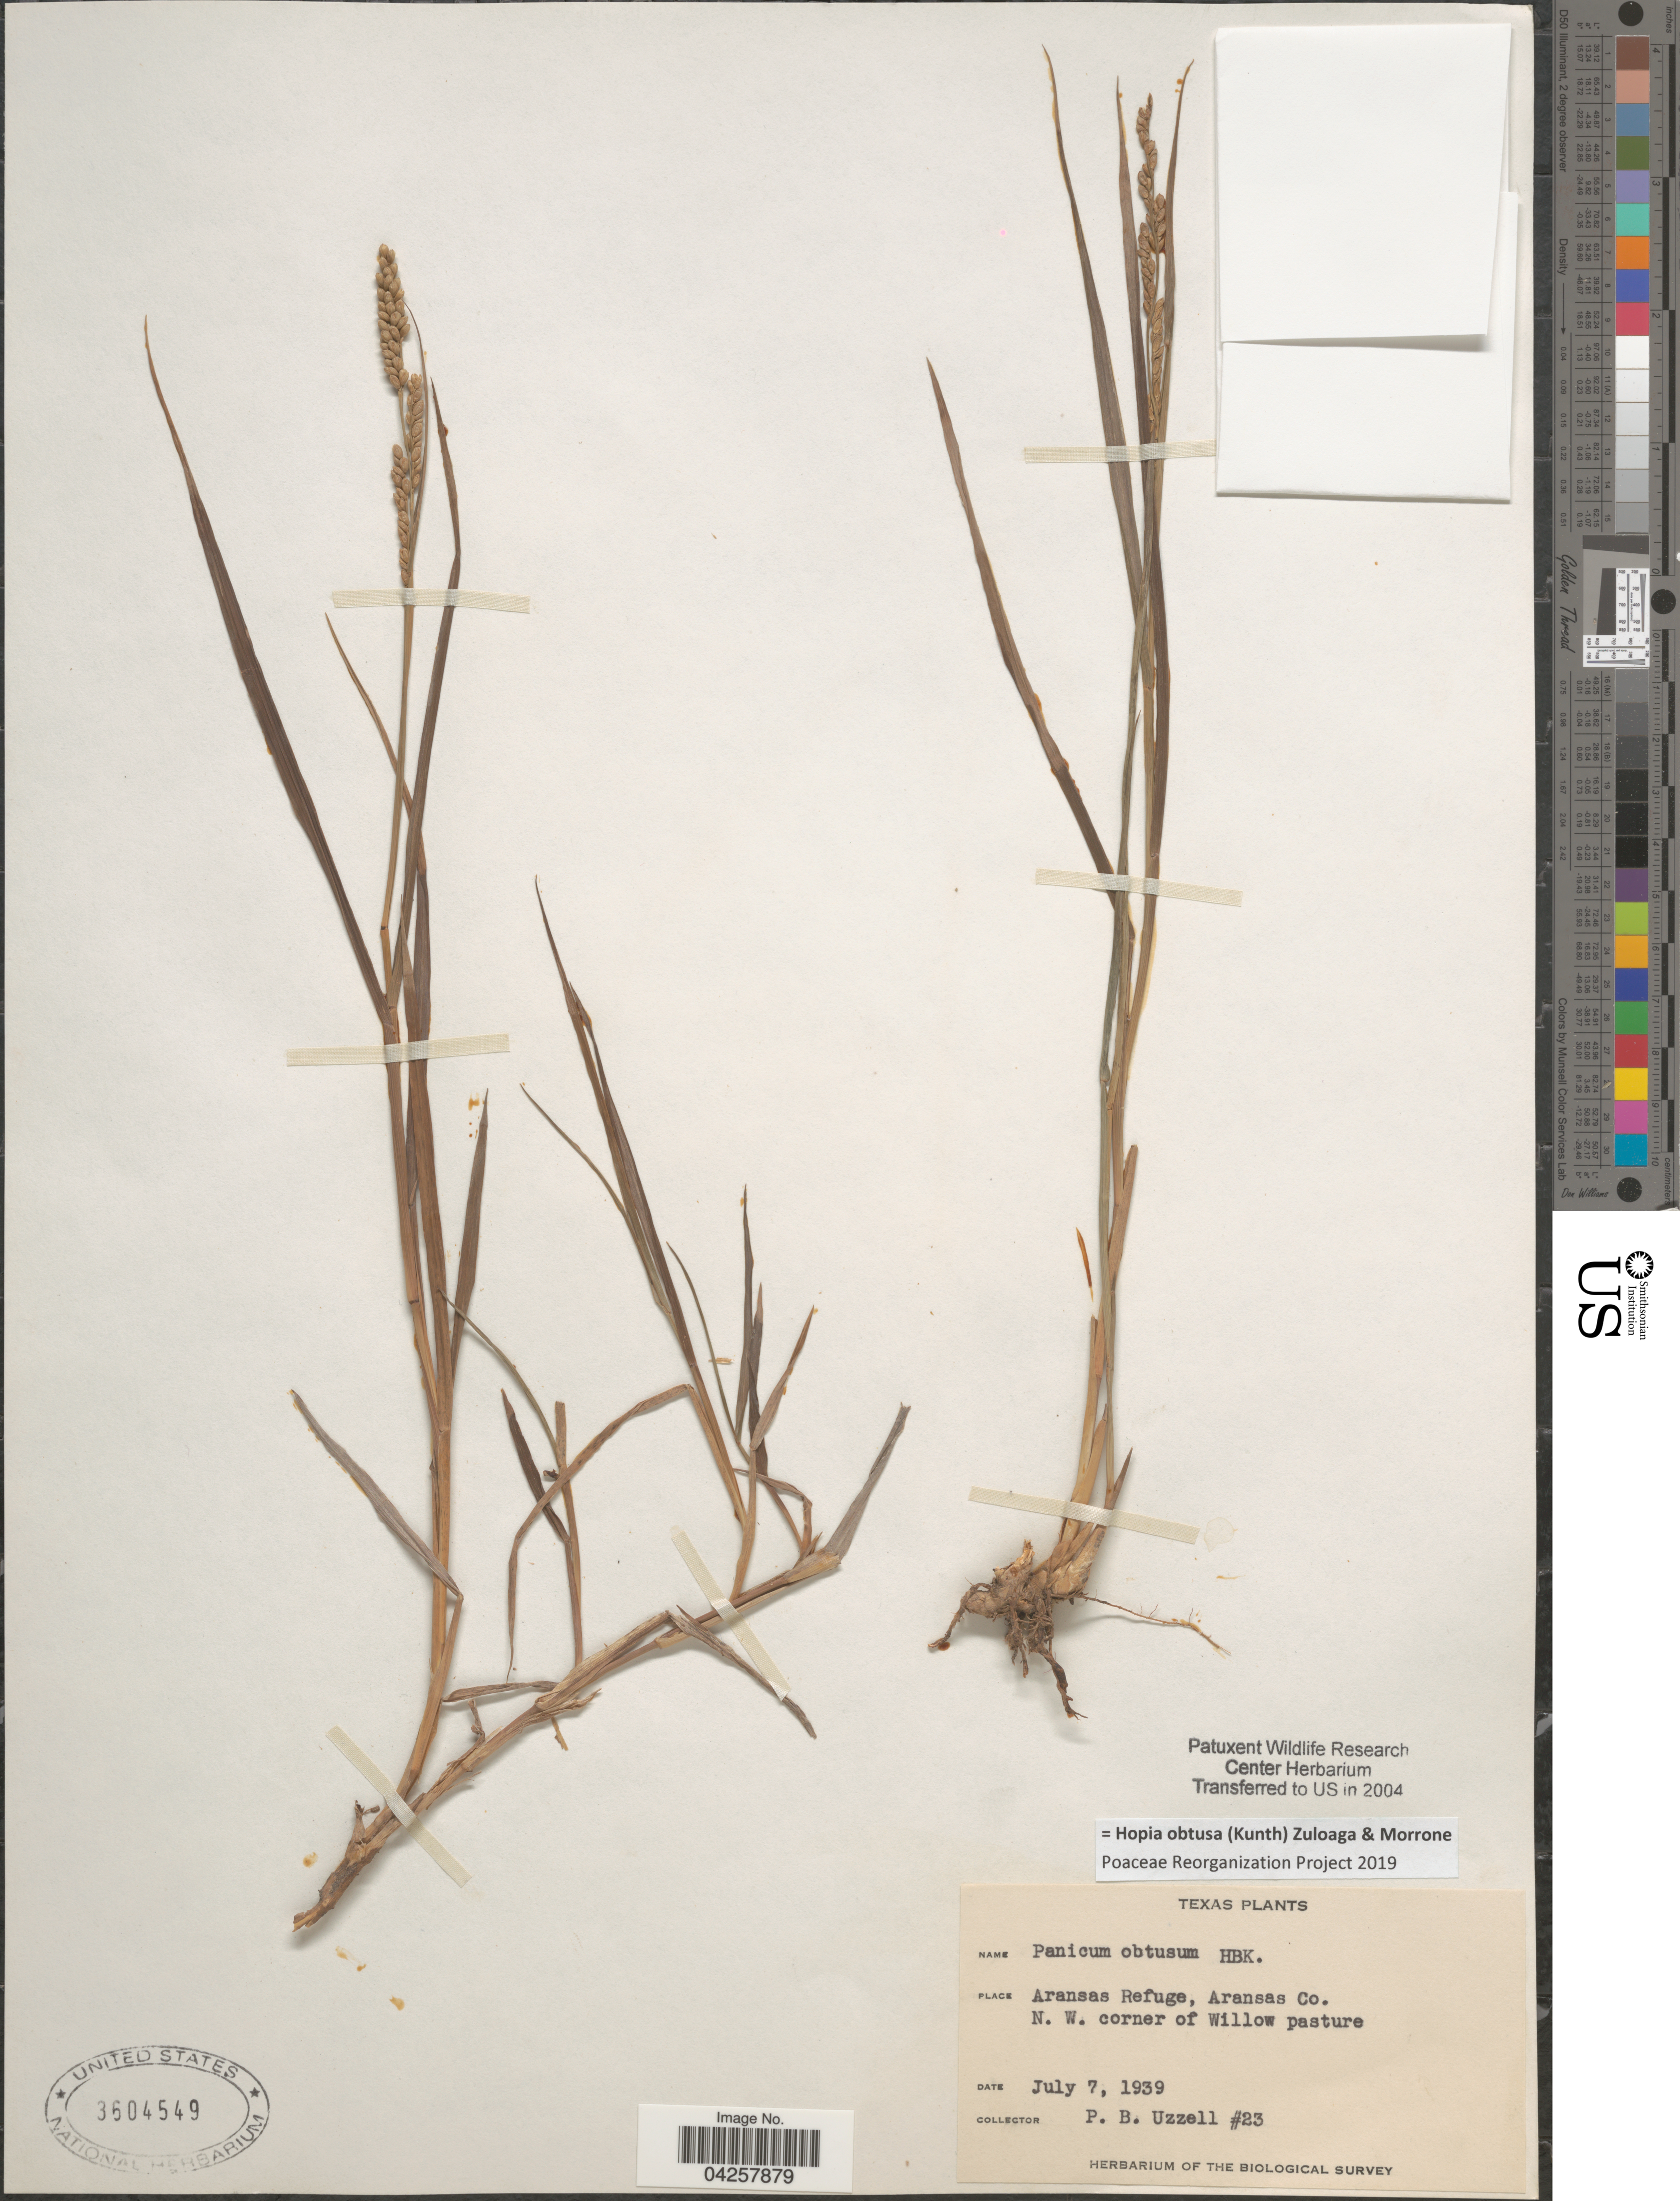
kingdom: Plantae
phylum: Tracheophyta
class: Liliopsida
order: Poales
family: Poaceae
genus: Hopia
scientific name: Hopia obtusa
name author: (Kunth) Zuloaga & Morrone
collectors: P. Uzzell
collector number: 23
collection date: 1939-07-07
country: United States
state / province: Texas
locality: Aransas Refuge, Aransas Co. N. W. corner of Willow pasture. The Biological Survey.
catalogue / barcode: US 3604549